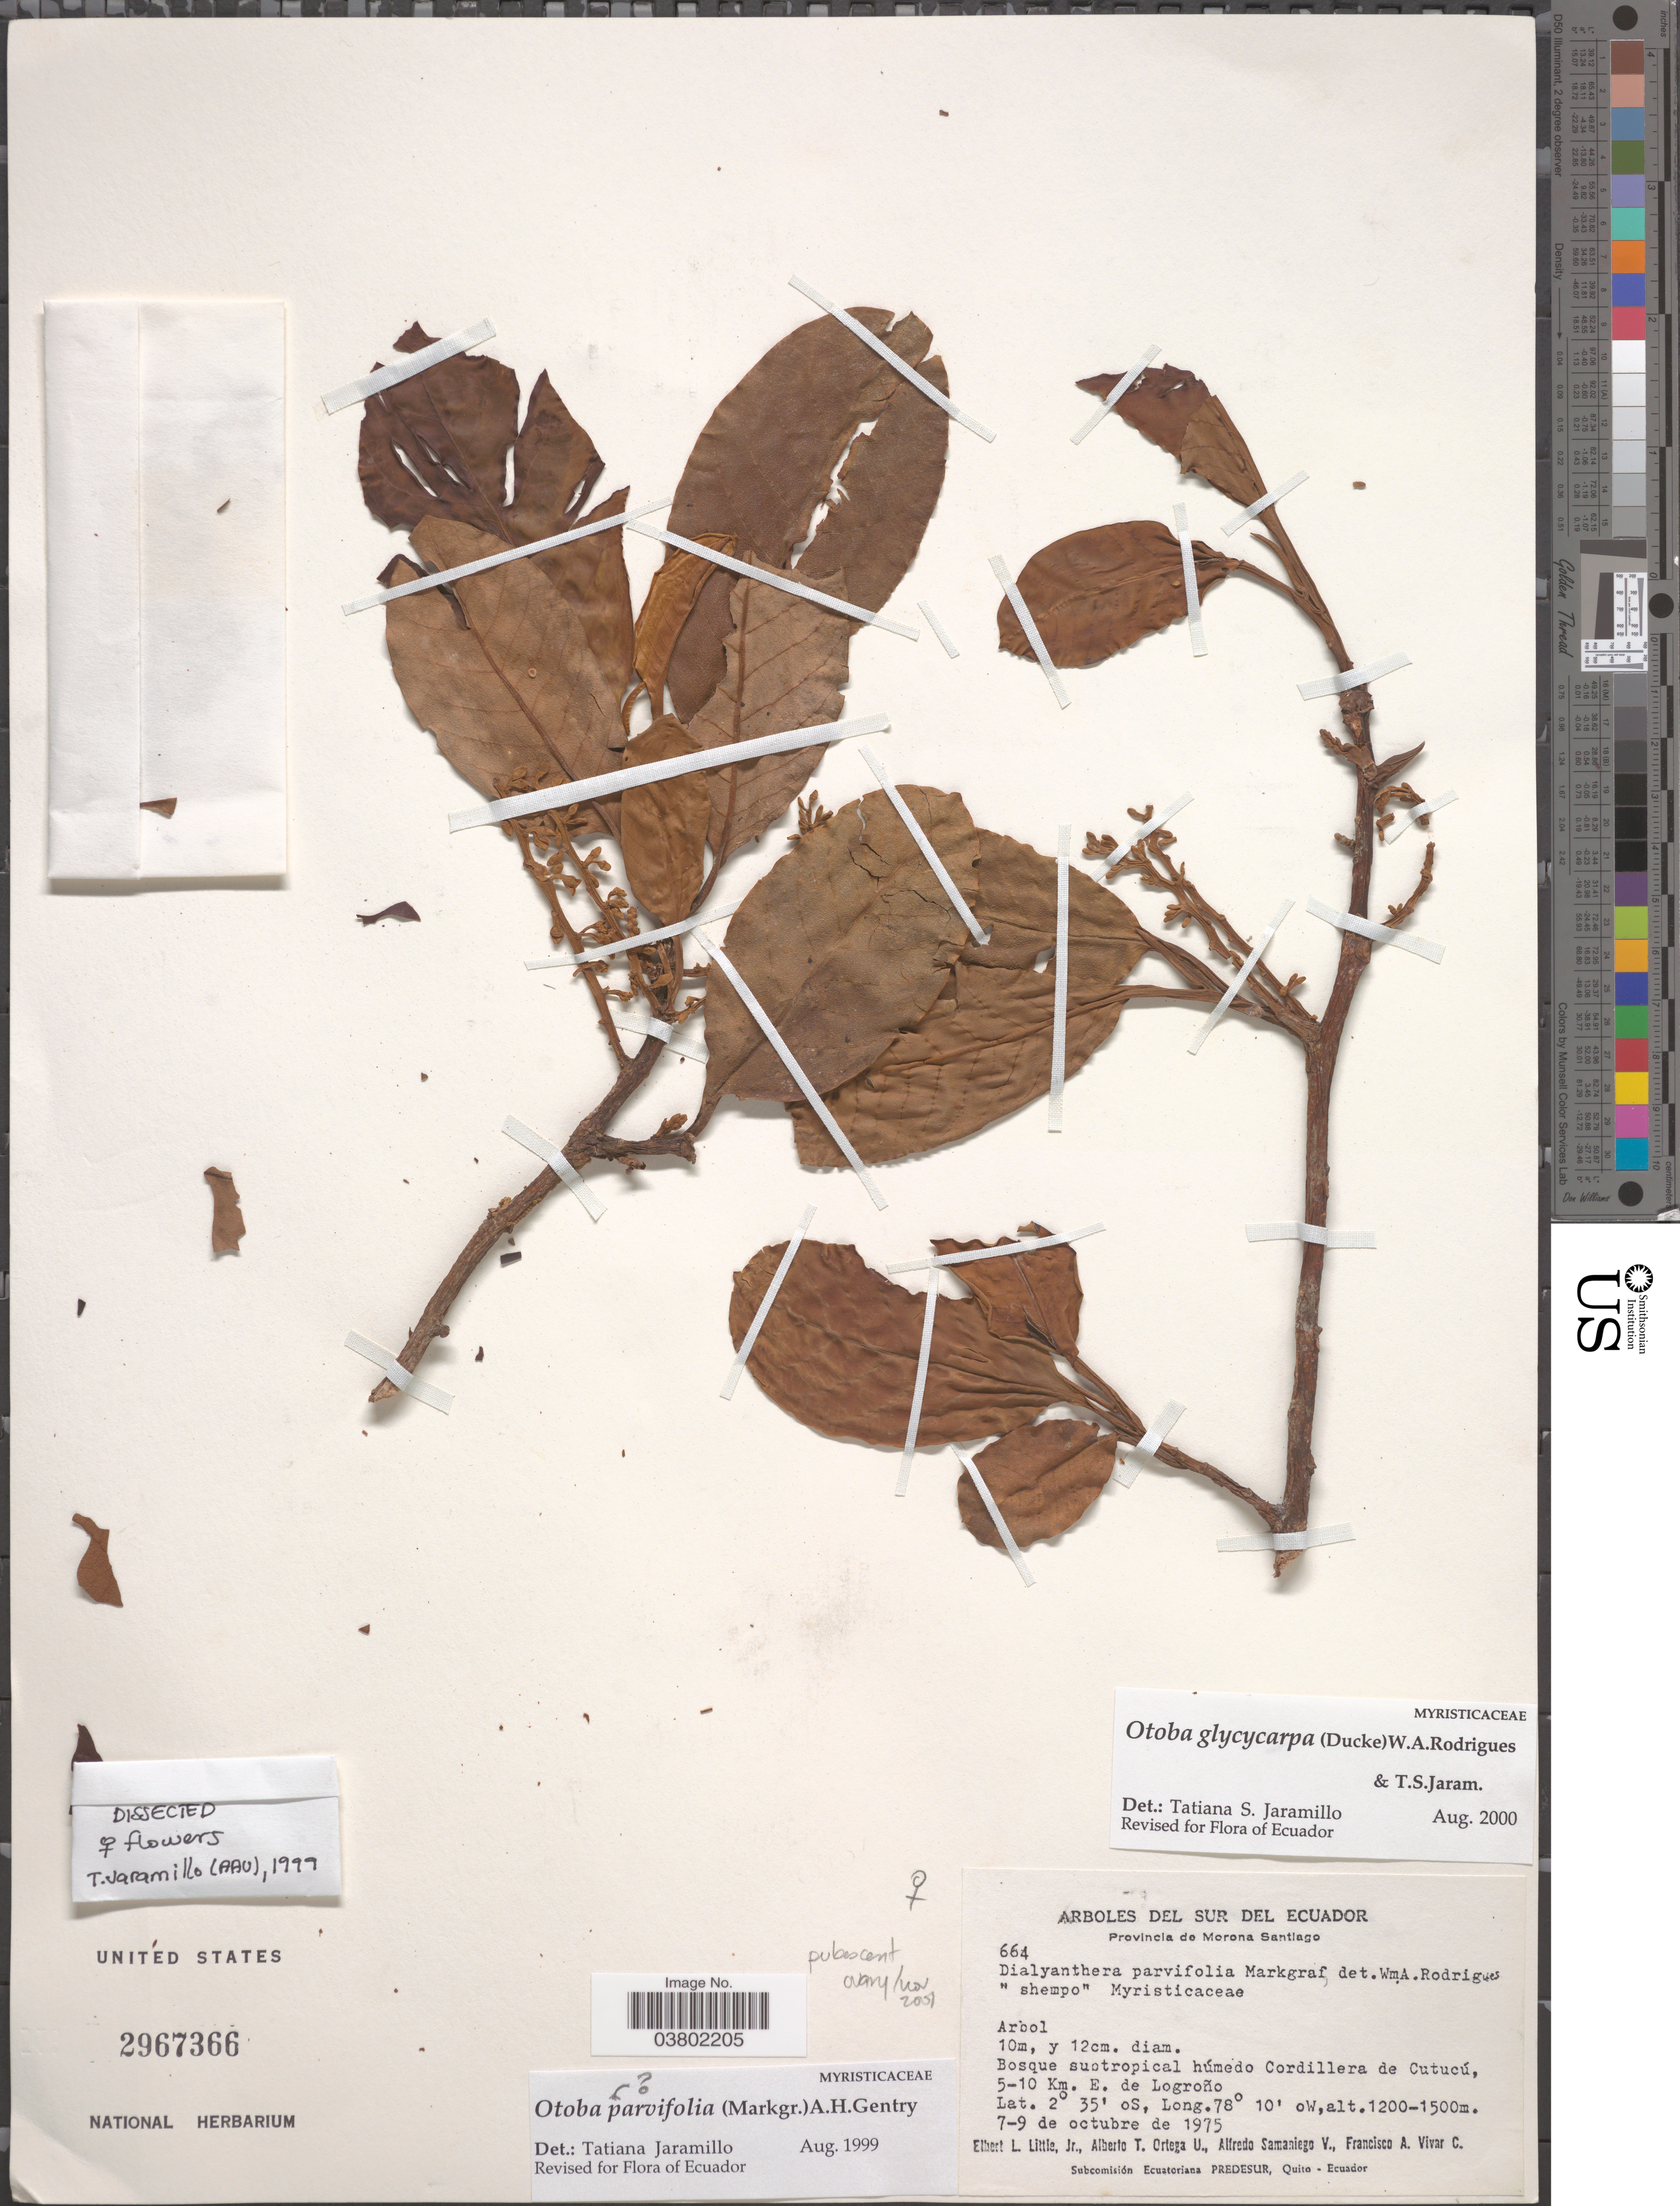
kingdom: Plantae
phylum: Tracheophyta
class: Magnoliopsida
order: Magnoliales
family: Myristicaceae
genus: Otoba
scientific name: Otoba glycycarpa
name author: (Ducke) W.A. Rodrigues & T.S. Jaram.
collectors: E. L. Little, A. T. Ortega U., A. V. Samaniego & F. A. Vivar C.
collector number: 664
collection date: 1975-10-07/1975-10-09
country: Ecuador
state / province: Morona-Santiago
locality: Bosque subtropical húmedo Cordillera de Cutucú, 5-10 Km. E. de Logroño.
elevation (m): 1200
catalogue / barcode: US 2967366